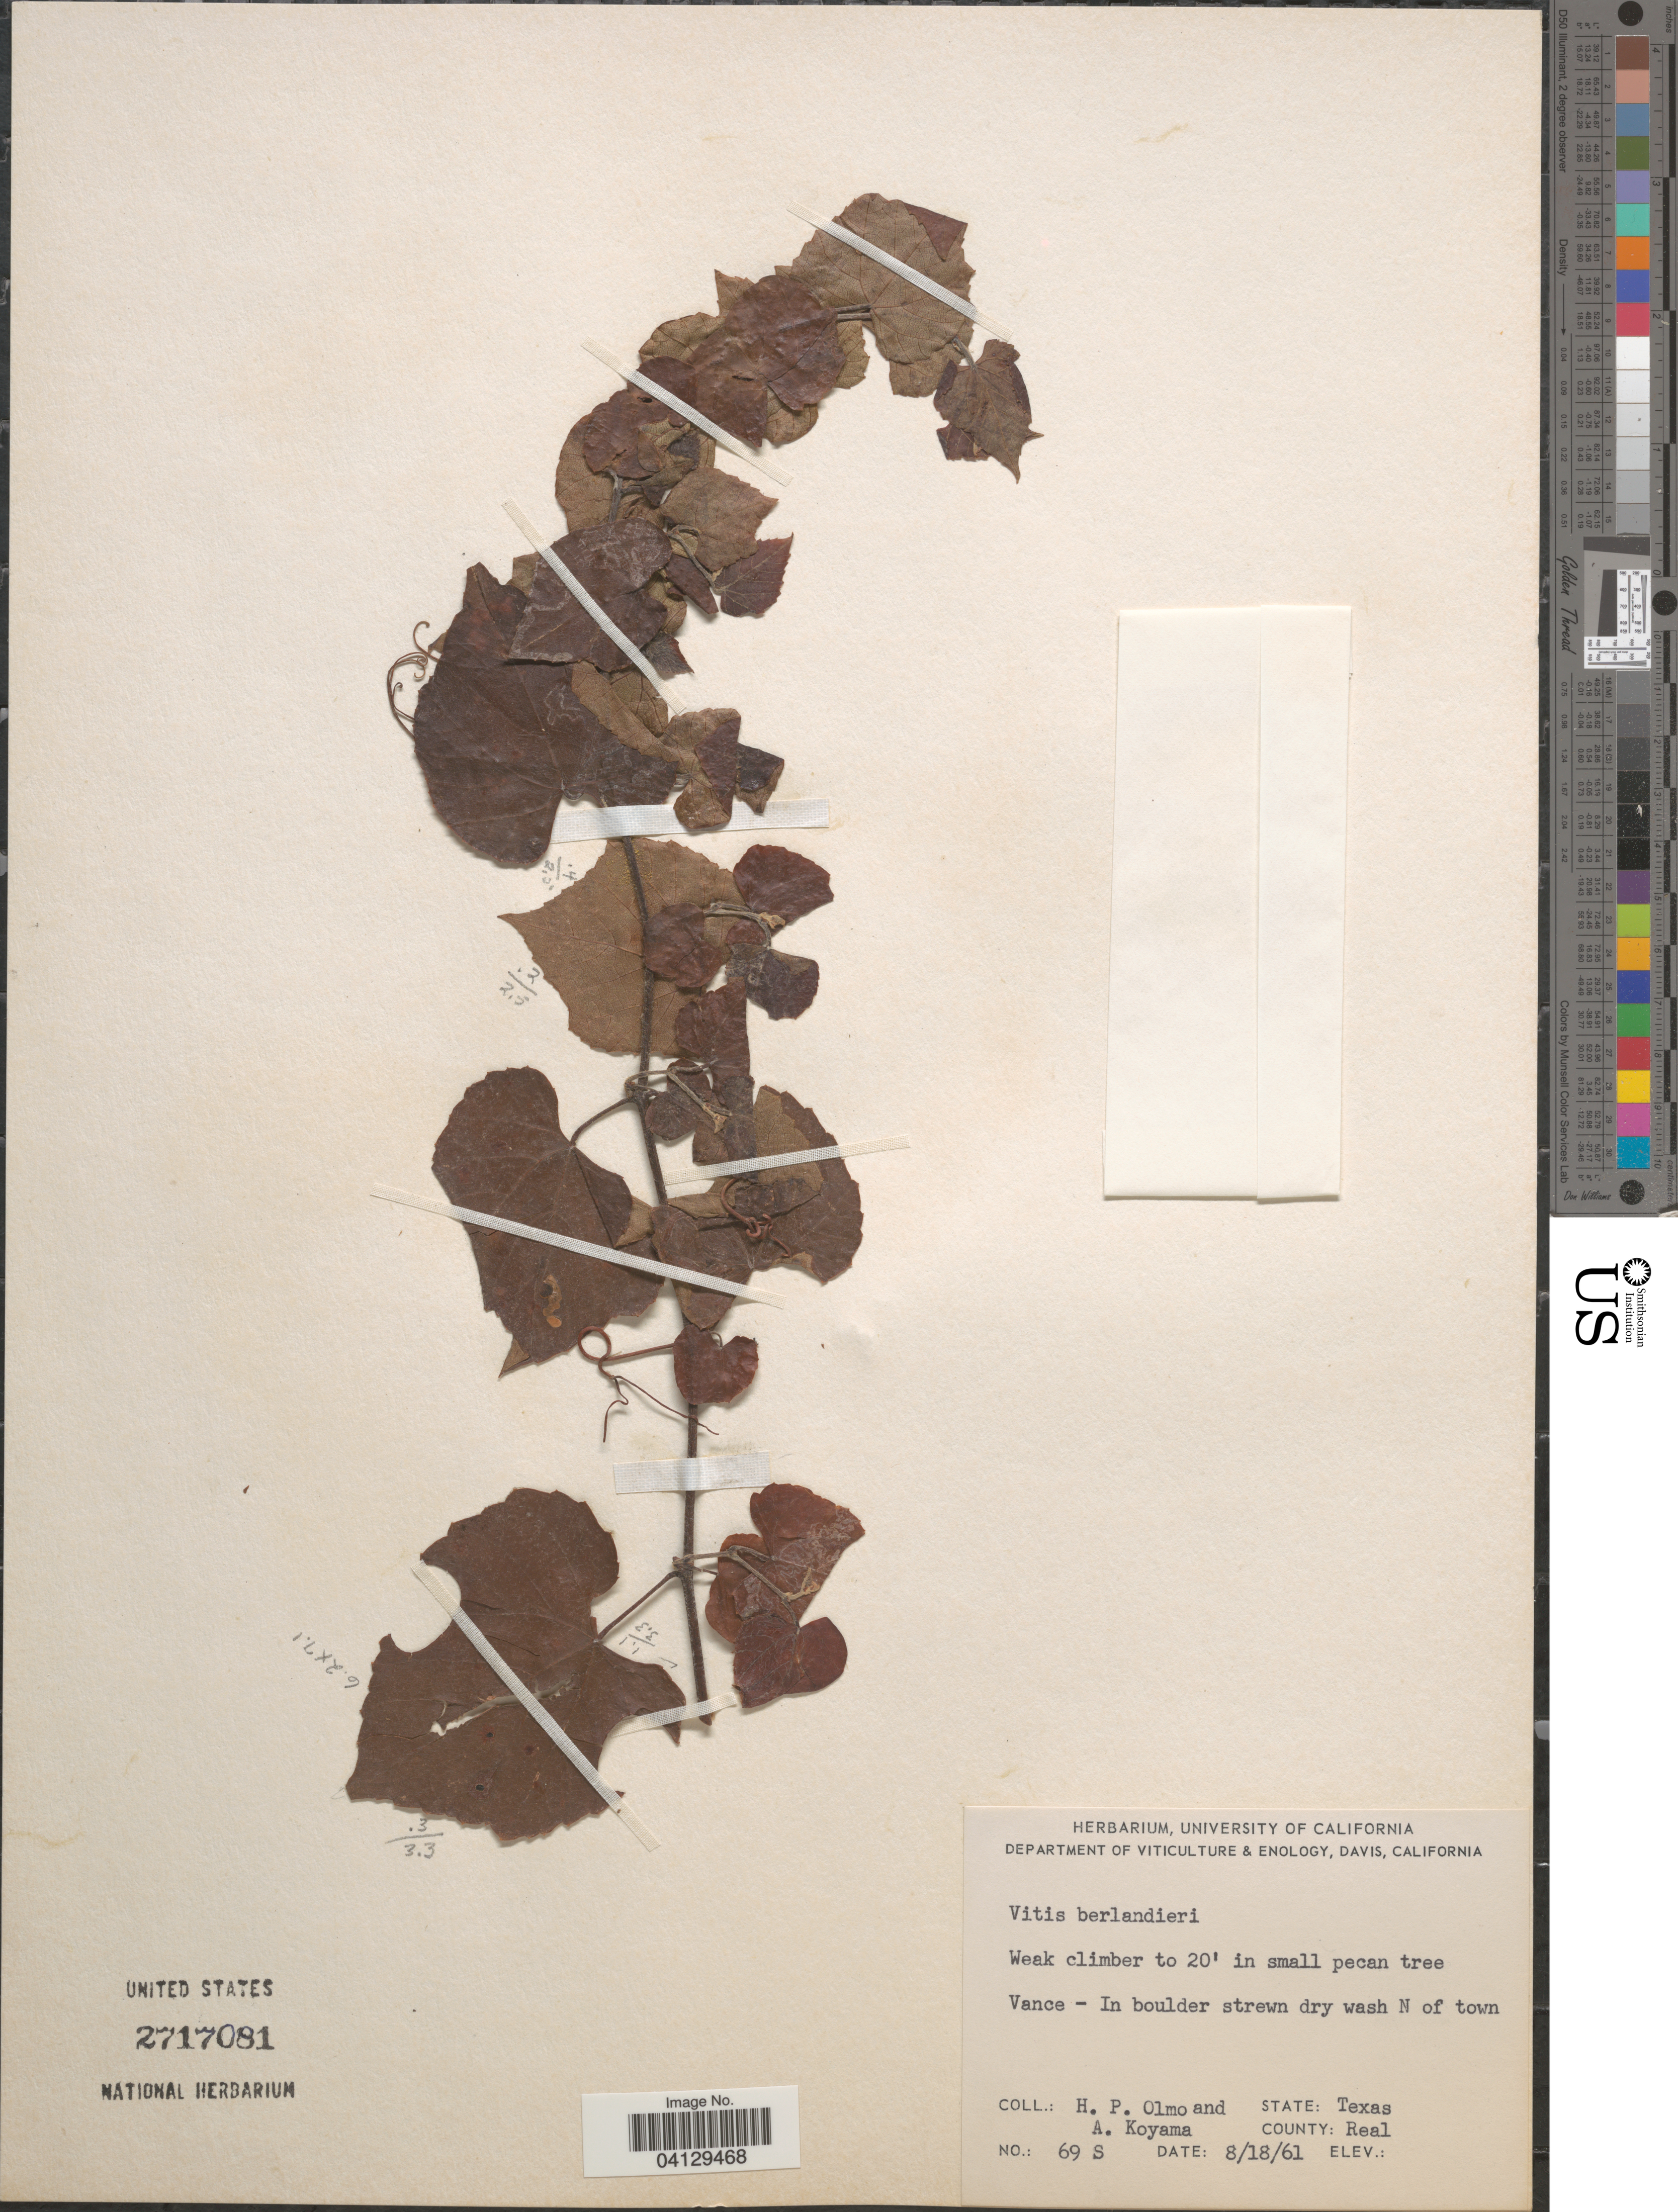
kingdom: Plantae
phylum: Tracheophyta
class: Magnoliopsida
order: Vitales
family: Vitaceae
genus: Vitis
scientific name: Vitis berlandieri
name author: Planch.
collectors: H. Olmo & A. Koyama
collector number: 69S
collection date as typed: Transcribed d/m/y: 18/8/61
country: United States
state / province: Texas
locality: Vance - In boulder strewn dry wash N of town. County: Real.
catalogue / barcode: US 2717081